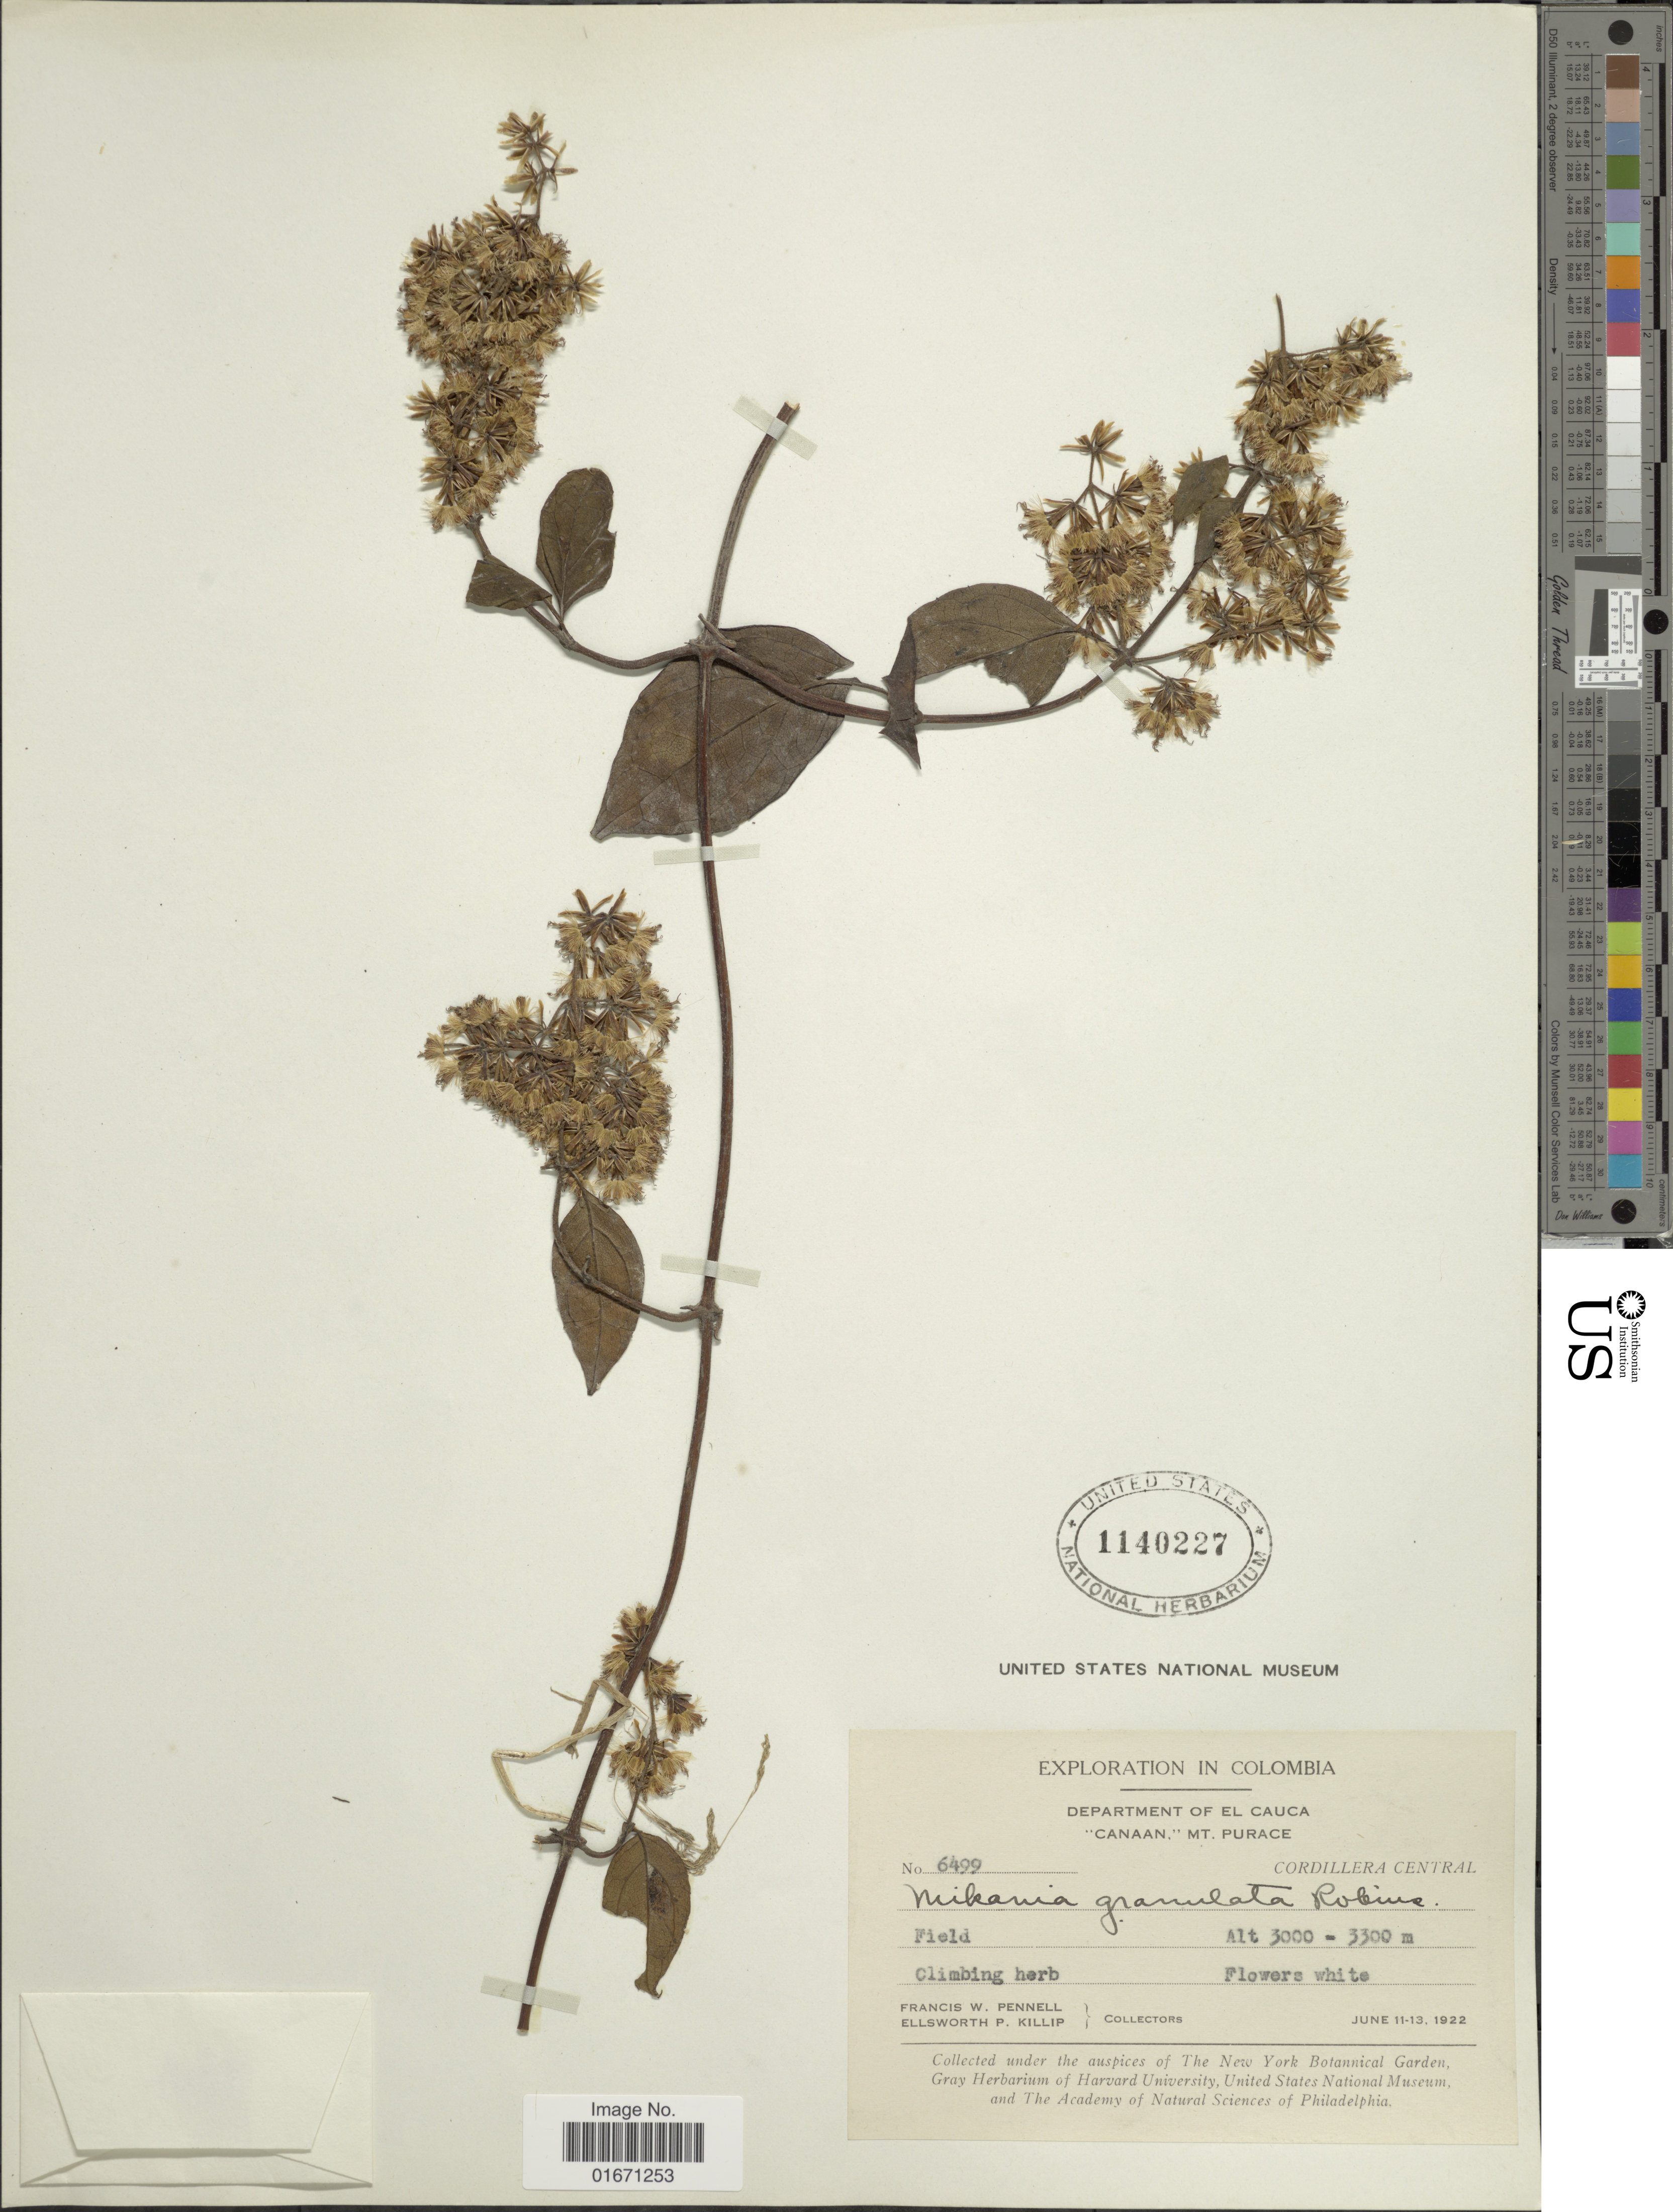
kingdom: Plantae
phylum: Tracheophyta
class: Magnoliopsida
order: Asterales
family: Asteraceae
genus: Mikania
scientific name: Mikania jamesonii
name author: B.L. Rob.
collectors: F. W. Pennell & E. P. Killip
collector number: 6499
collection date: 1922-06-11/1922-06-13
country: Colombia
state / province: Cauca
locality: Canaan, Mt. Purace, Cordillera Central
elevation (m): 3000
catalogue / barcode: US 1140227